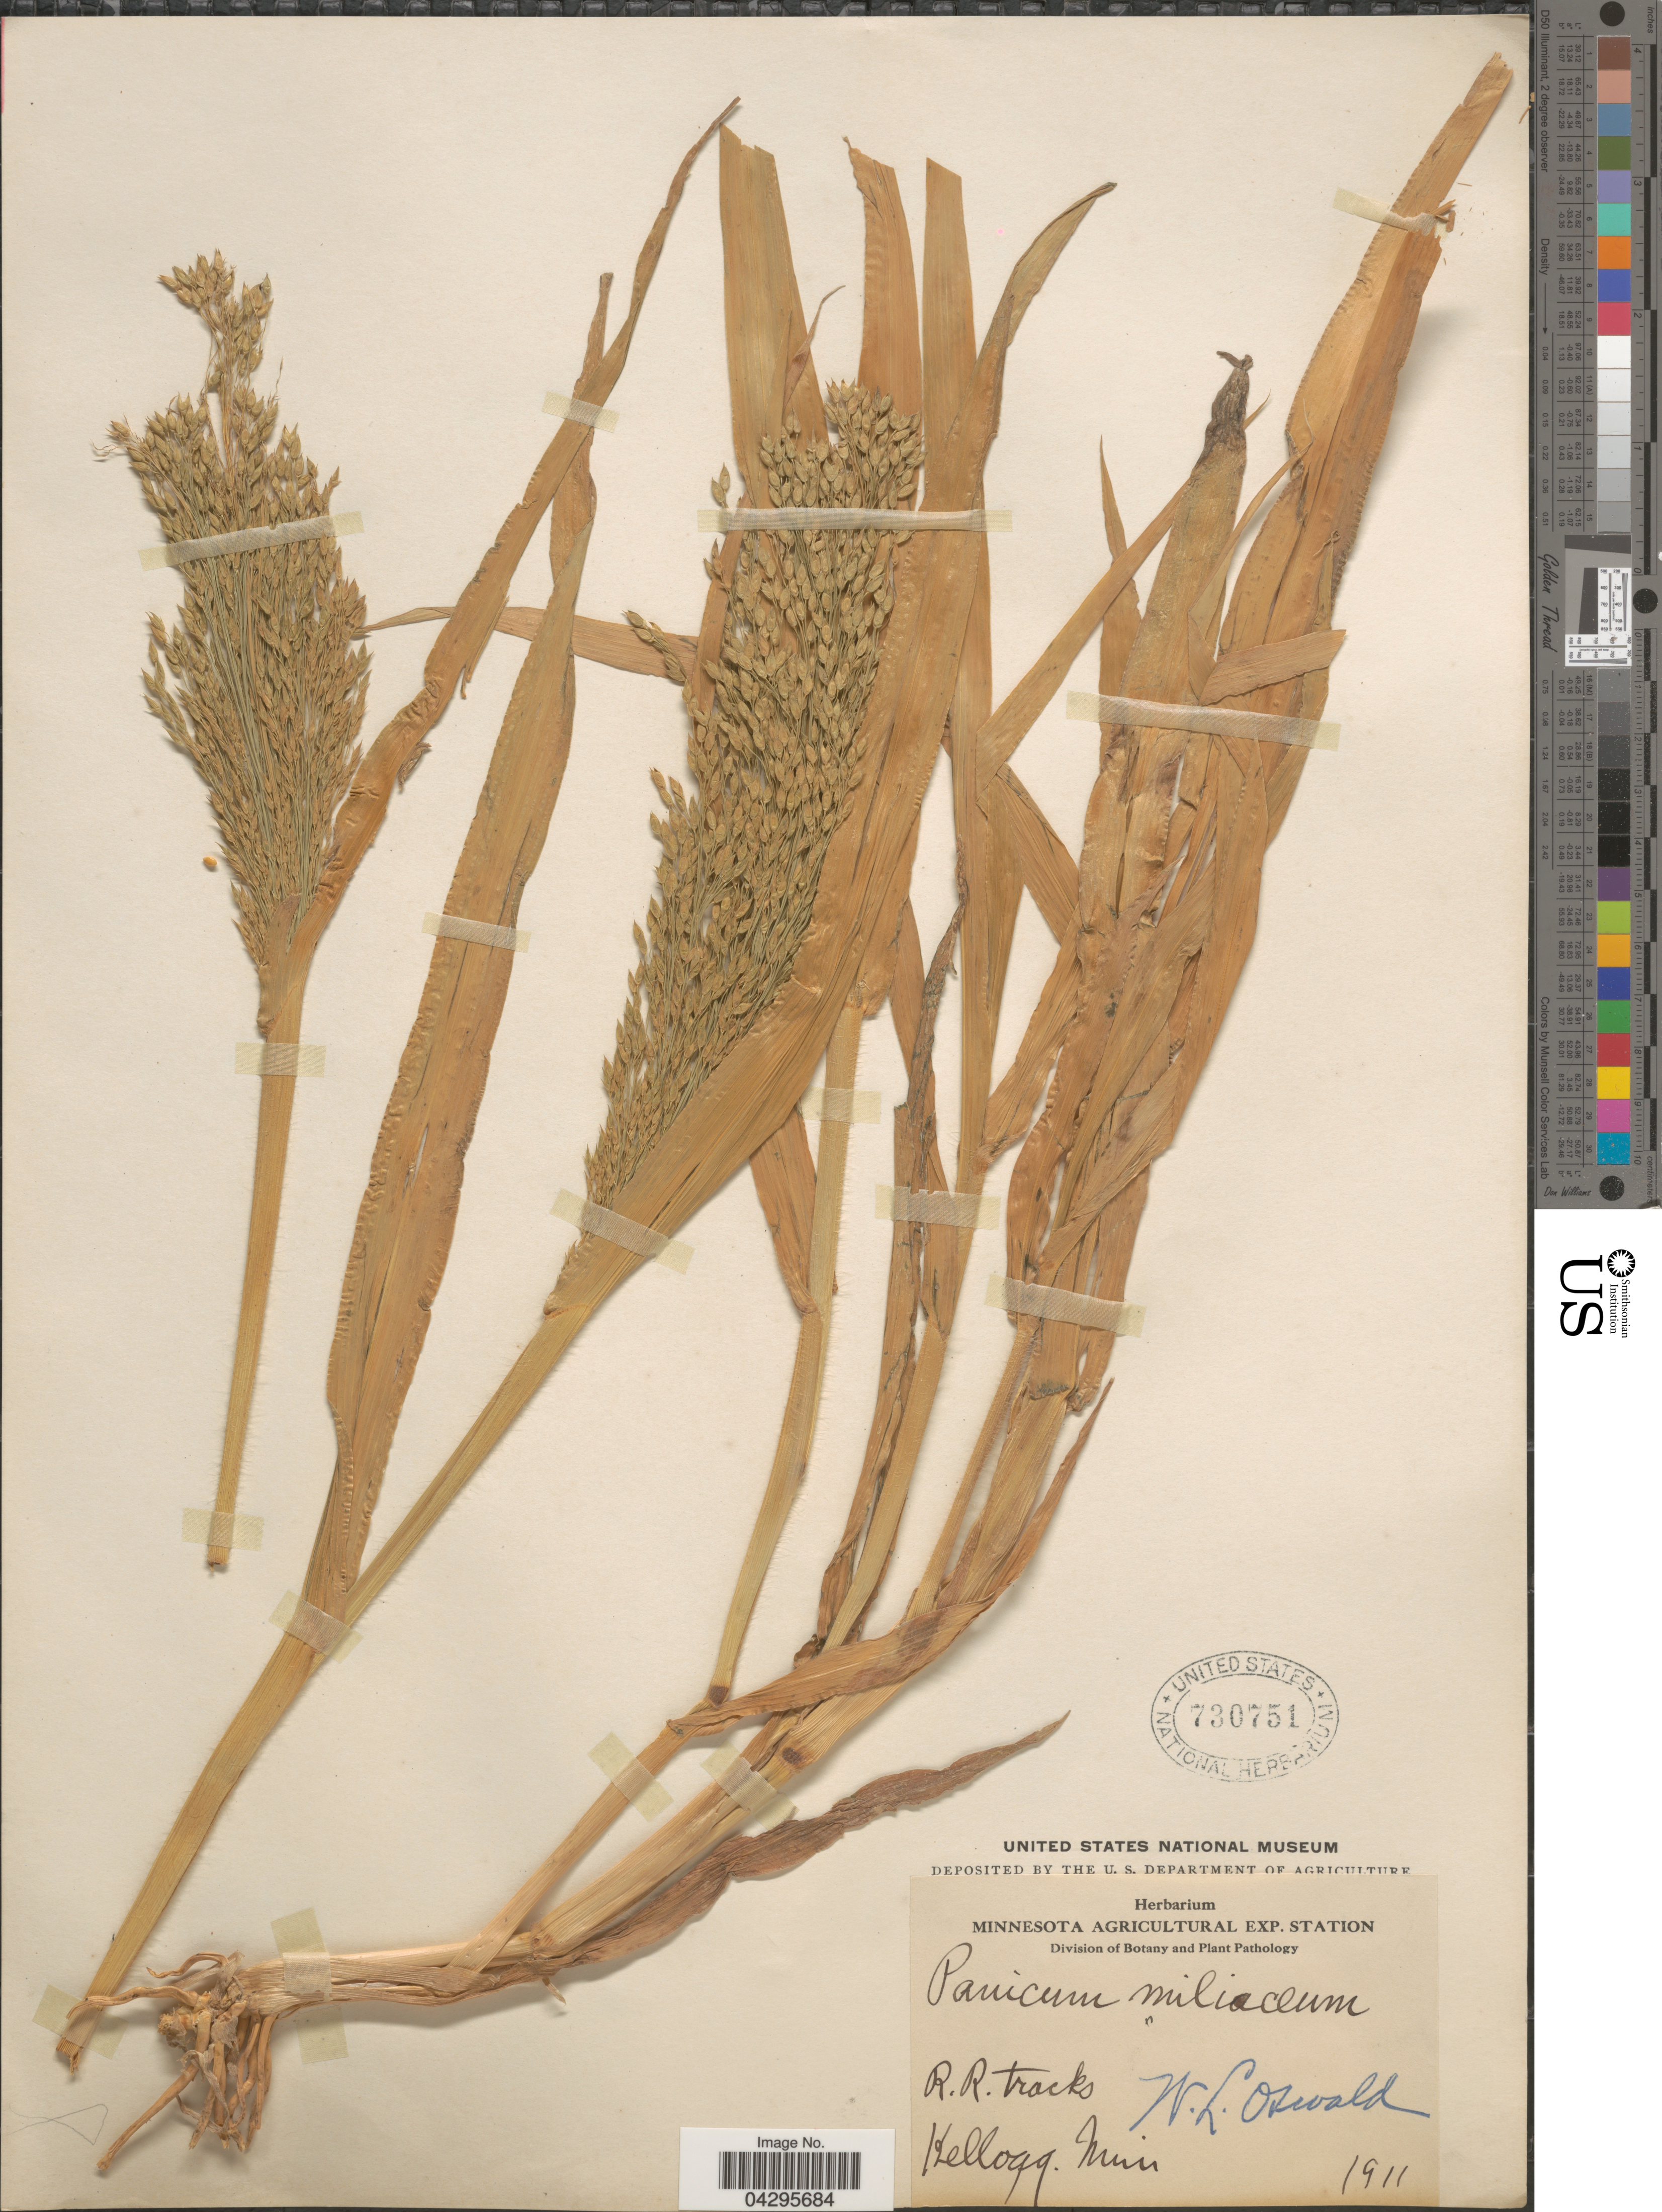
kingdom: Plantae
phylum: Tracheophyta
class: Liliopsida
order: Poales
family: Poaceae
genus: Panicum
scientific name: Panicum miliaceum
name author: L.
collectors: W. Oswald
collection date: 1911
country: United States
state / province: Minnesota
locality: R.R. tracks. Kellogg.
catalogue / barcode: US 730751